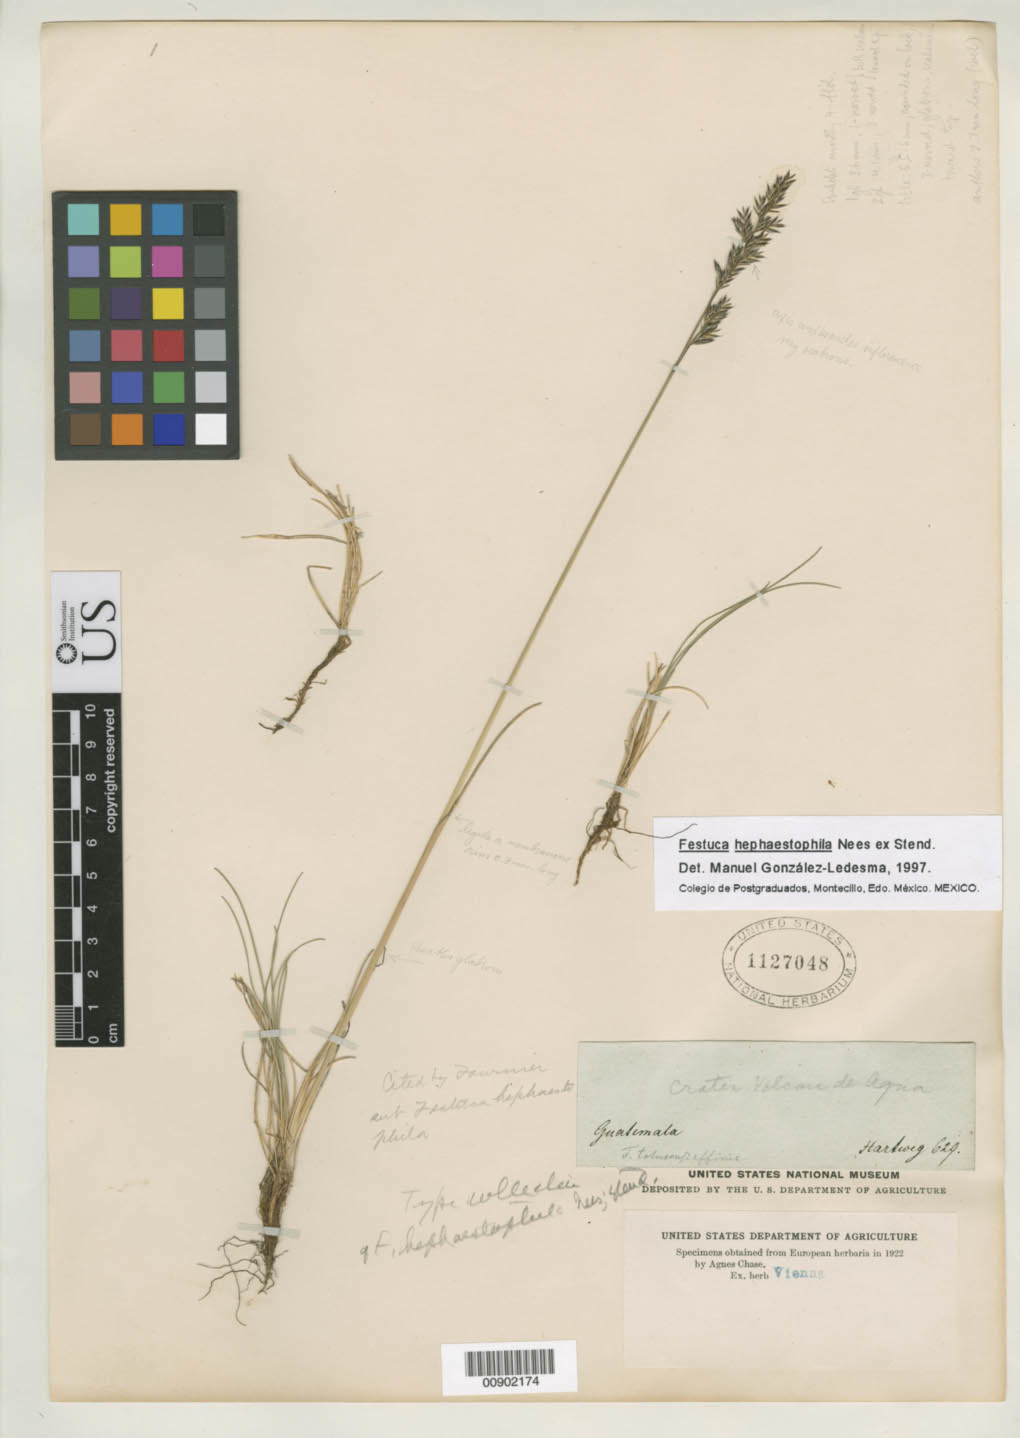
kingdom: Plantae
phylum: Tracheophyta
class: Liliopsida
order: Poales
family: Poaceae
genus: Festuca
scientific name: Festuca hephaestophila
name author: Nees ex Steud.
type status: Isotype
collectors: K. Hartweg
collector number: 629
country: Guatemala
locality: Crater of Volcan de Agua.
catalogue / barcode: US 1127048